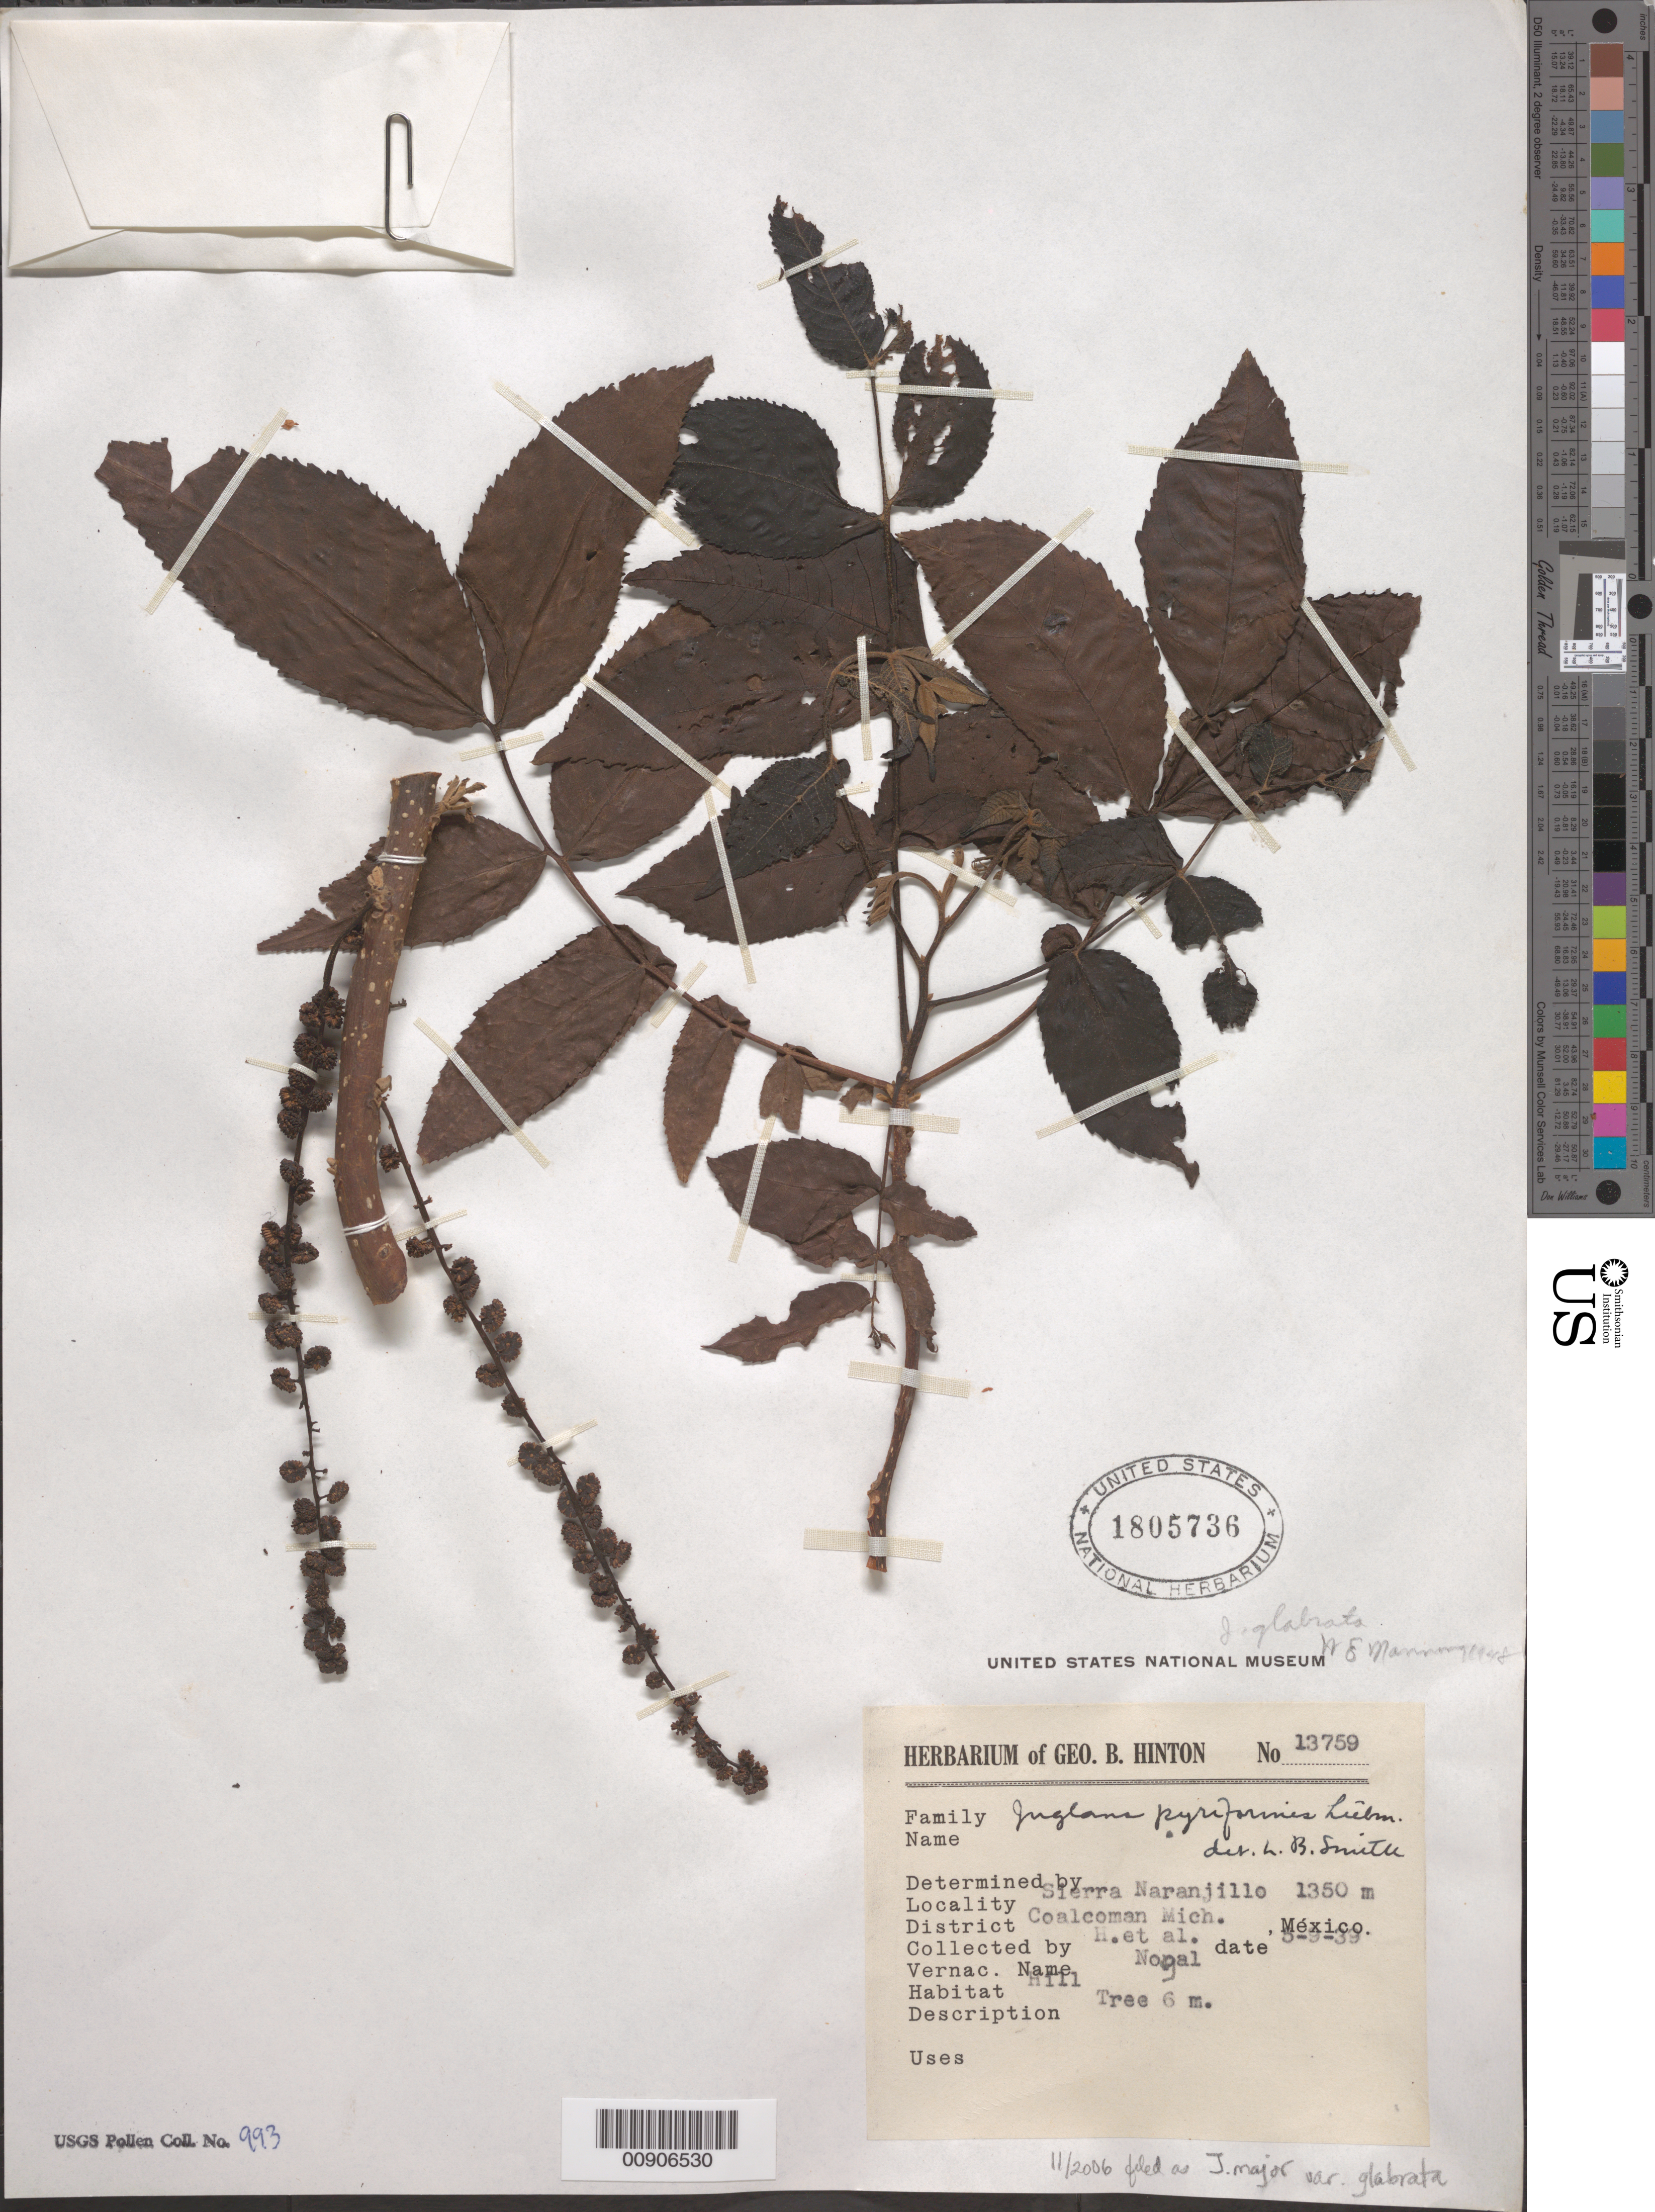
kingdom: Plantae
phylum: Tracheophyta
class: Magnoliopsida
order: Fagales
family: Juglandaceae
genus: Juglans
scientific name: Juglans major var. glabrata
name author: W.E. Manning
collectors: G. B. Hinton & et al.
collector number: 13759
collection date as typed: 09 May 1939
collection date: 1939-05-09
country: Mexico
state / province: Michoacán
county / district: Coalcomán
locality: Sierra Naranjillo, District Coalcomán, Michoacán.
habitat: Hill.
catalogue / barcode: US 1805736